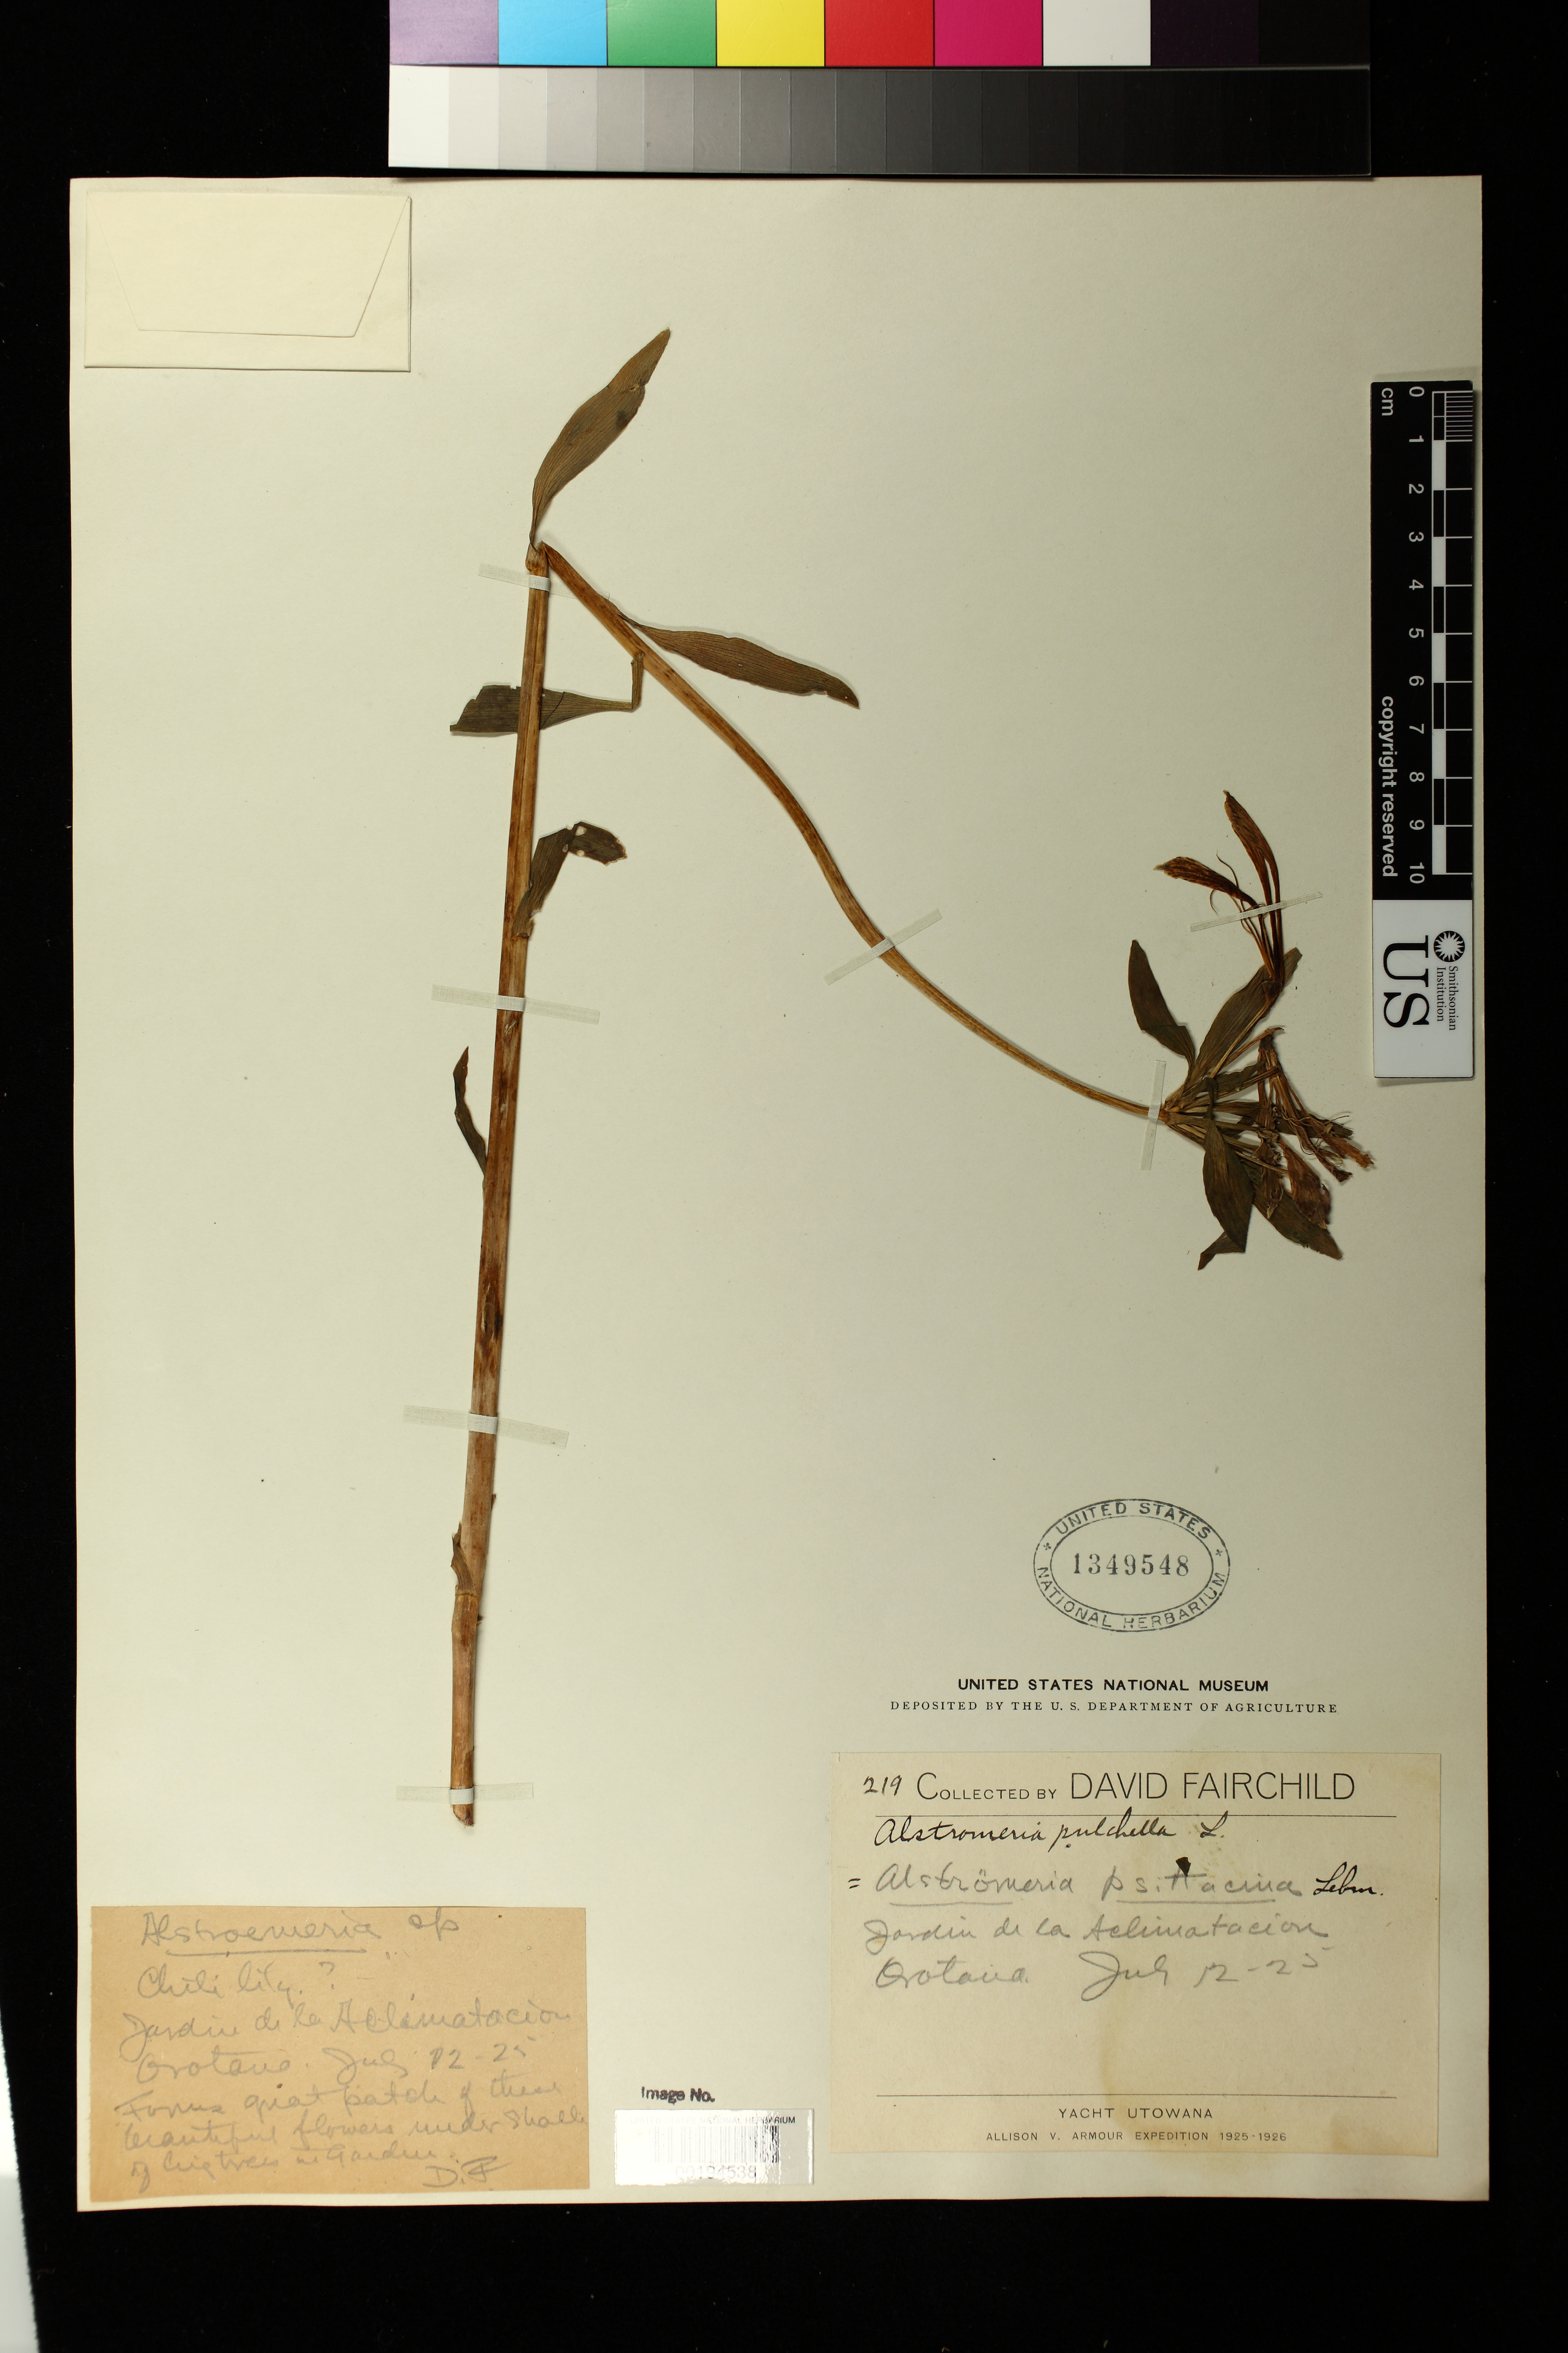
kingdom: Plantae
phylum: Tracheophyta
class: Liliopsida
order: Liliales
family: Alstroemeriaceae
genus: Alstroemeria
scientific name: Alstroemeria sp.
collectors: D. Fairchild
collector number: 219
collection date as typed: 12 Jul 1925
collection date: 1925-07-12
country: Spain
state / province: Canarias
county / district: Santa Cruz de Tenerife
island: Tenerife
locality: Orotava; ardin de la Aclimatacion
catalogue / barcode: US 1349548